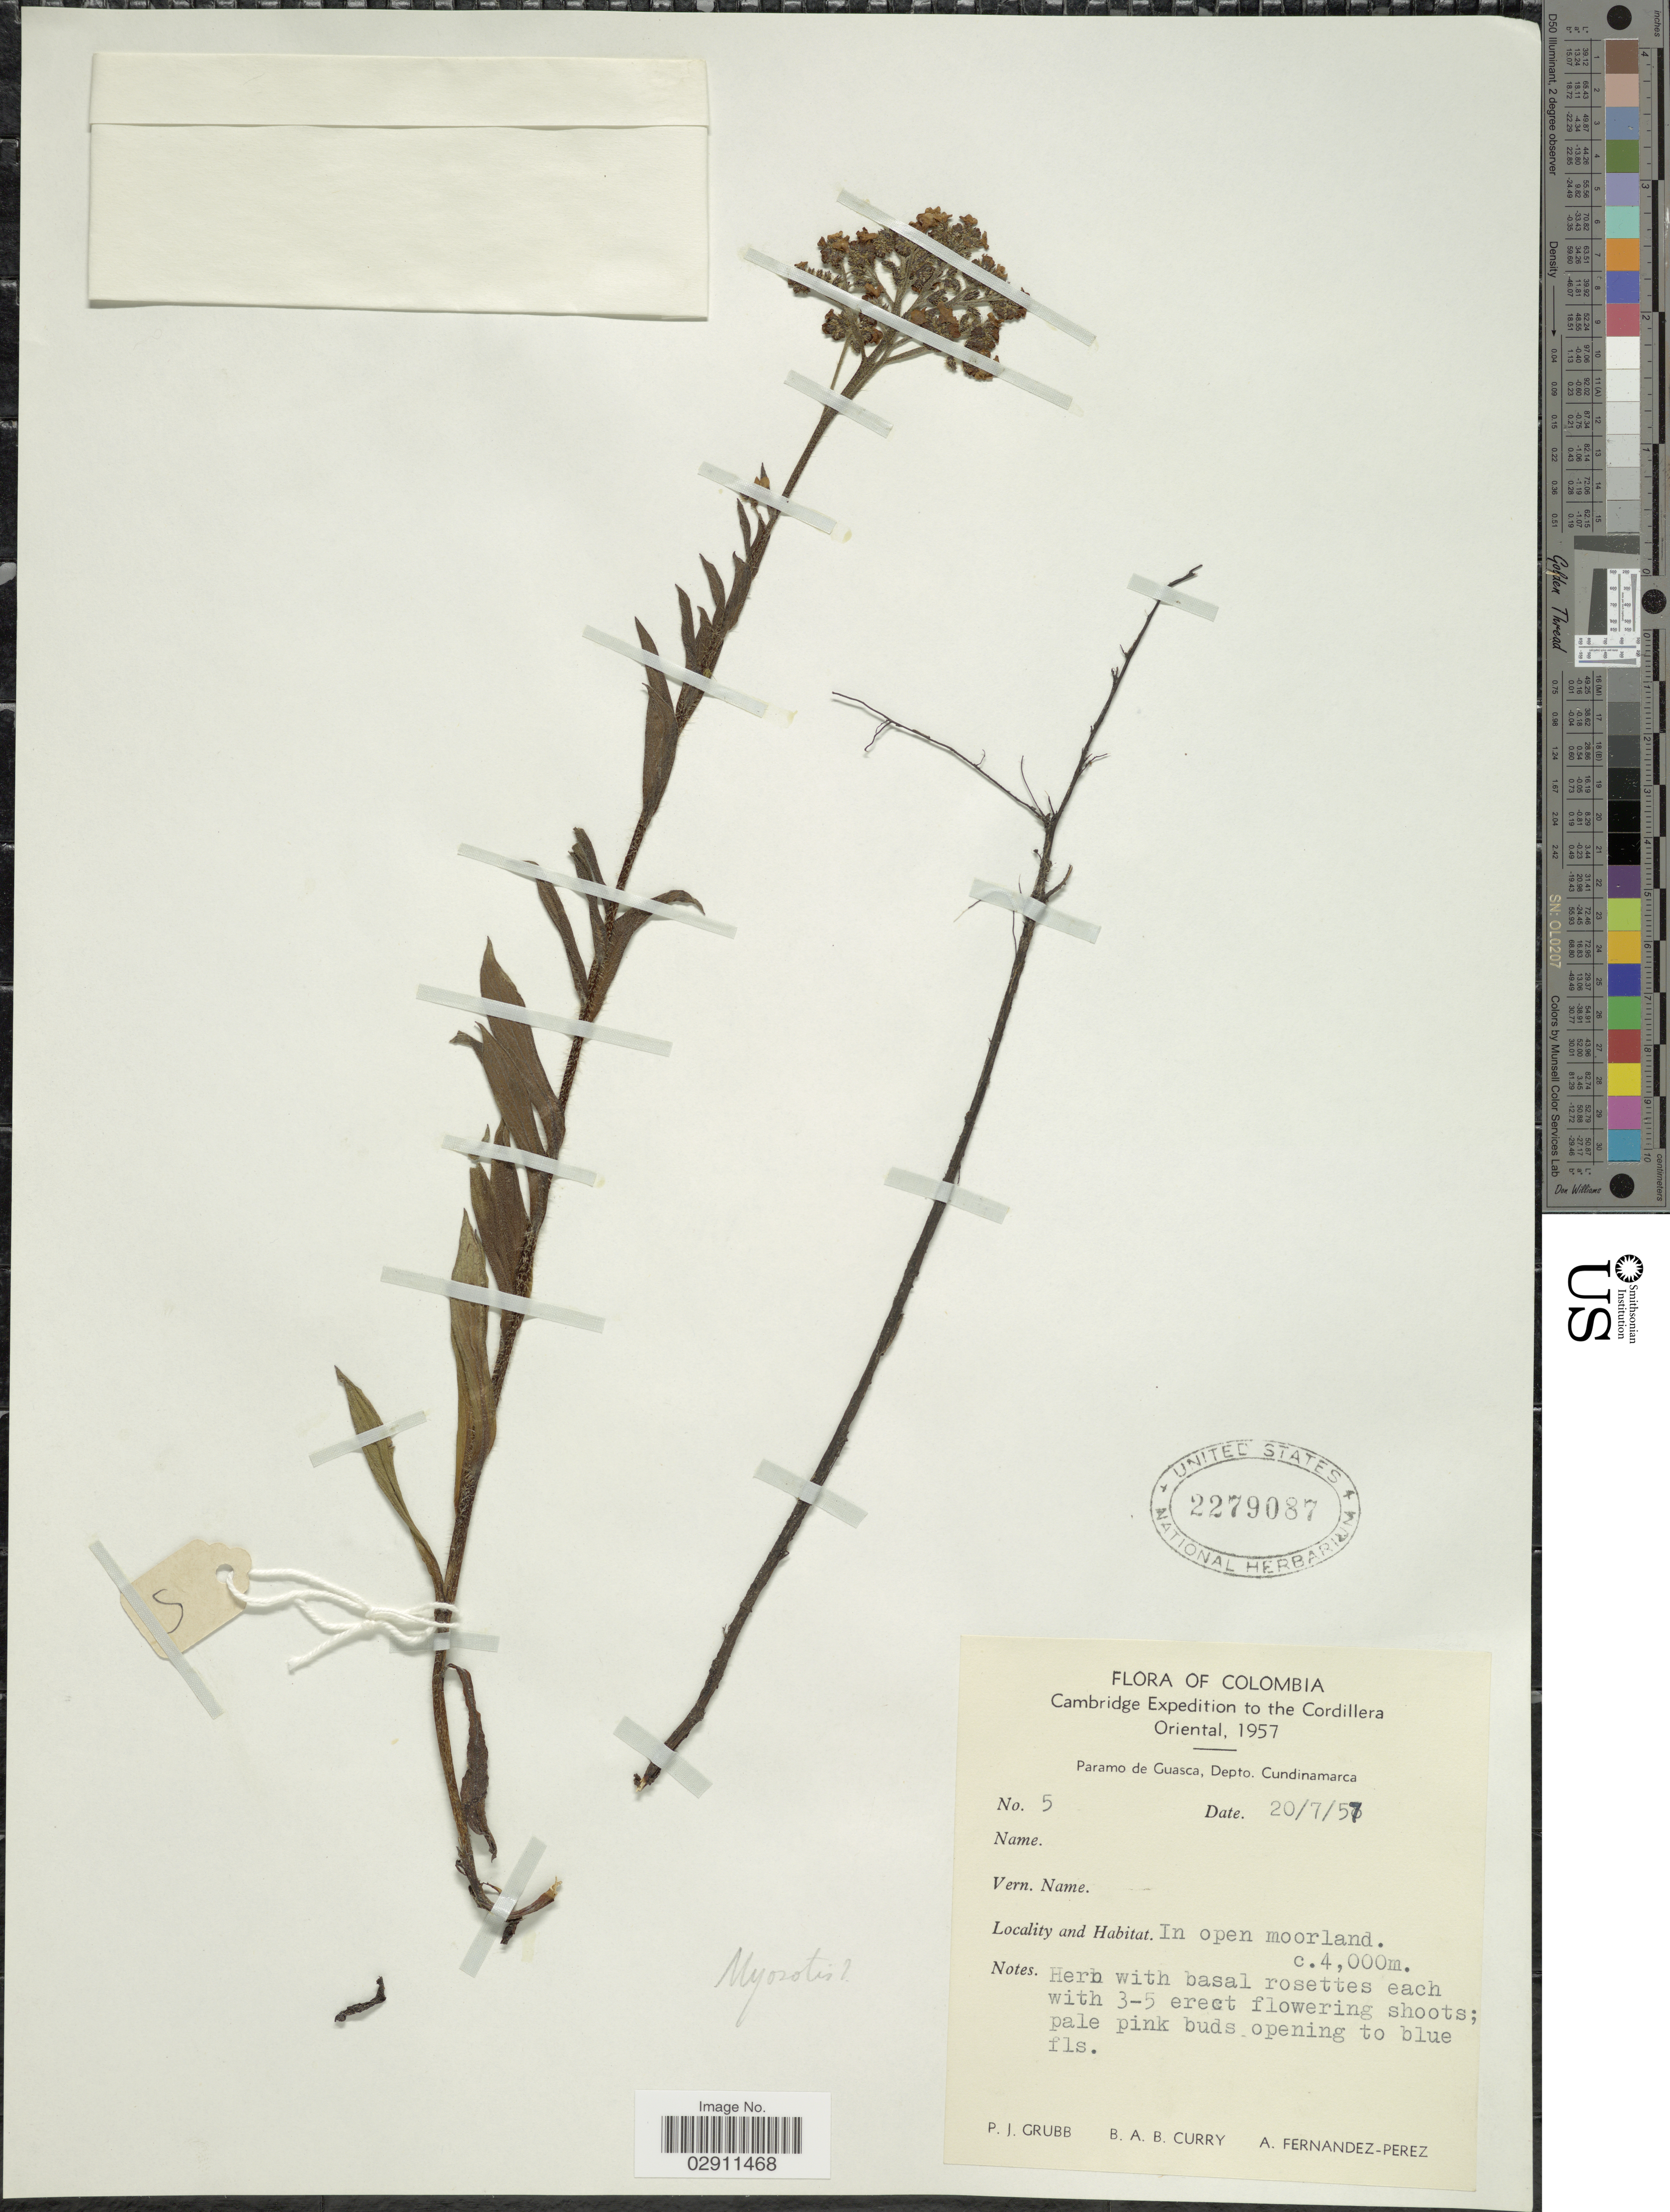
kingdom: Plantae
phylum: Tracheophyta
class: Magnoliopsida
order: Boraginales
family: Boraginaceae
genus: Myosotis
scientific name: Myosotis sp.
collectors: P. J. Grubb, B. Curry & A. Fernández-Pérez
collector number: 5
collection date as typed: Transcribed d/m/y: 20/7/57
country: Colombia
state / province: Cundinamarca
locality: Cordillera Oriental, Paramo de Guasca, Depto. Cundinamarca.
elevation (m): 4000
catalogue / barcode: US 2279087